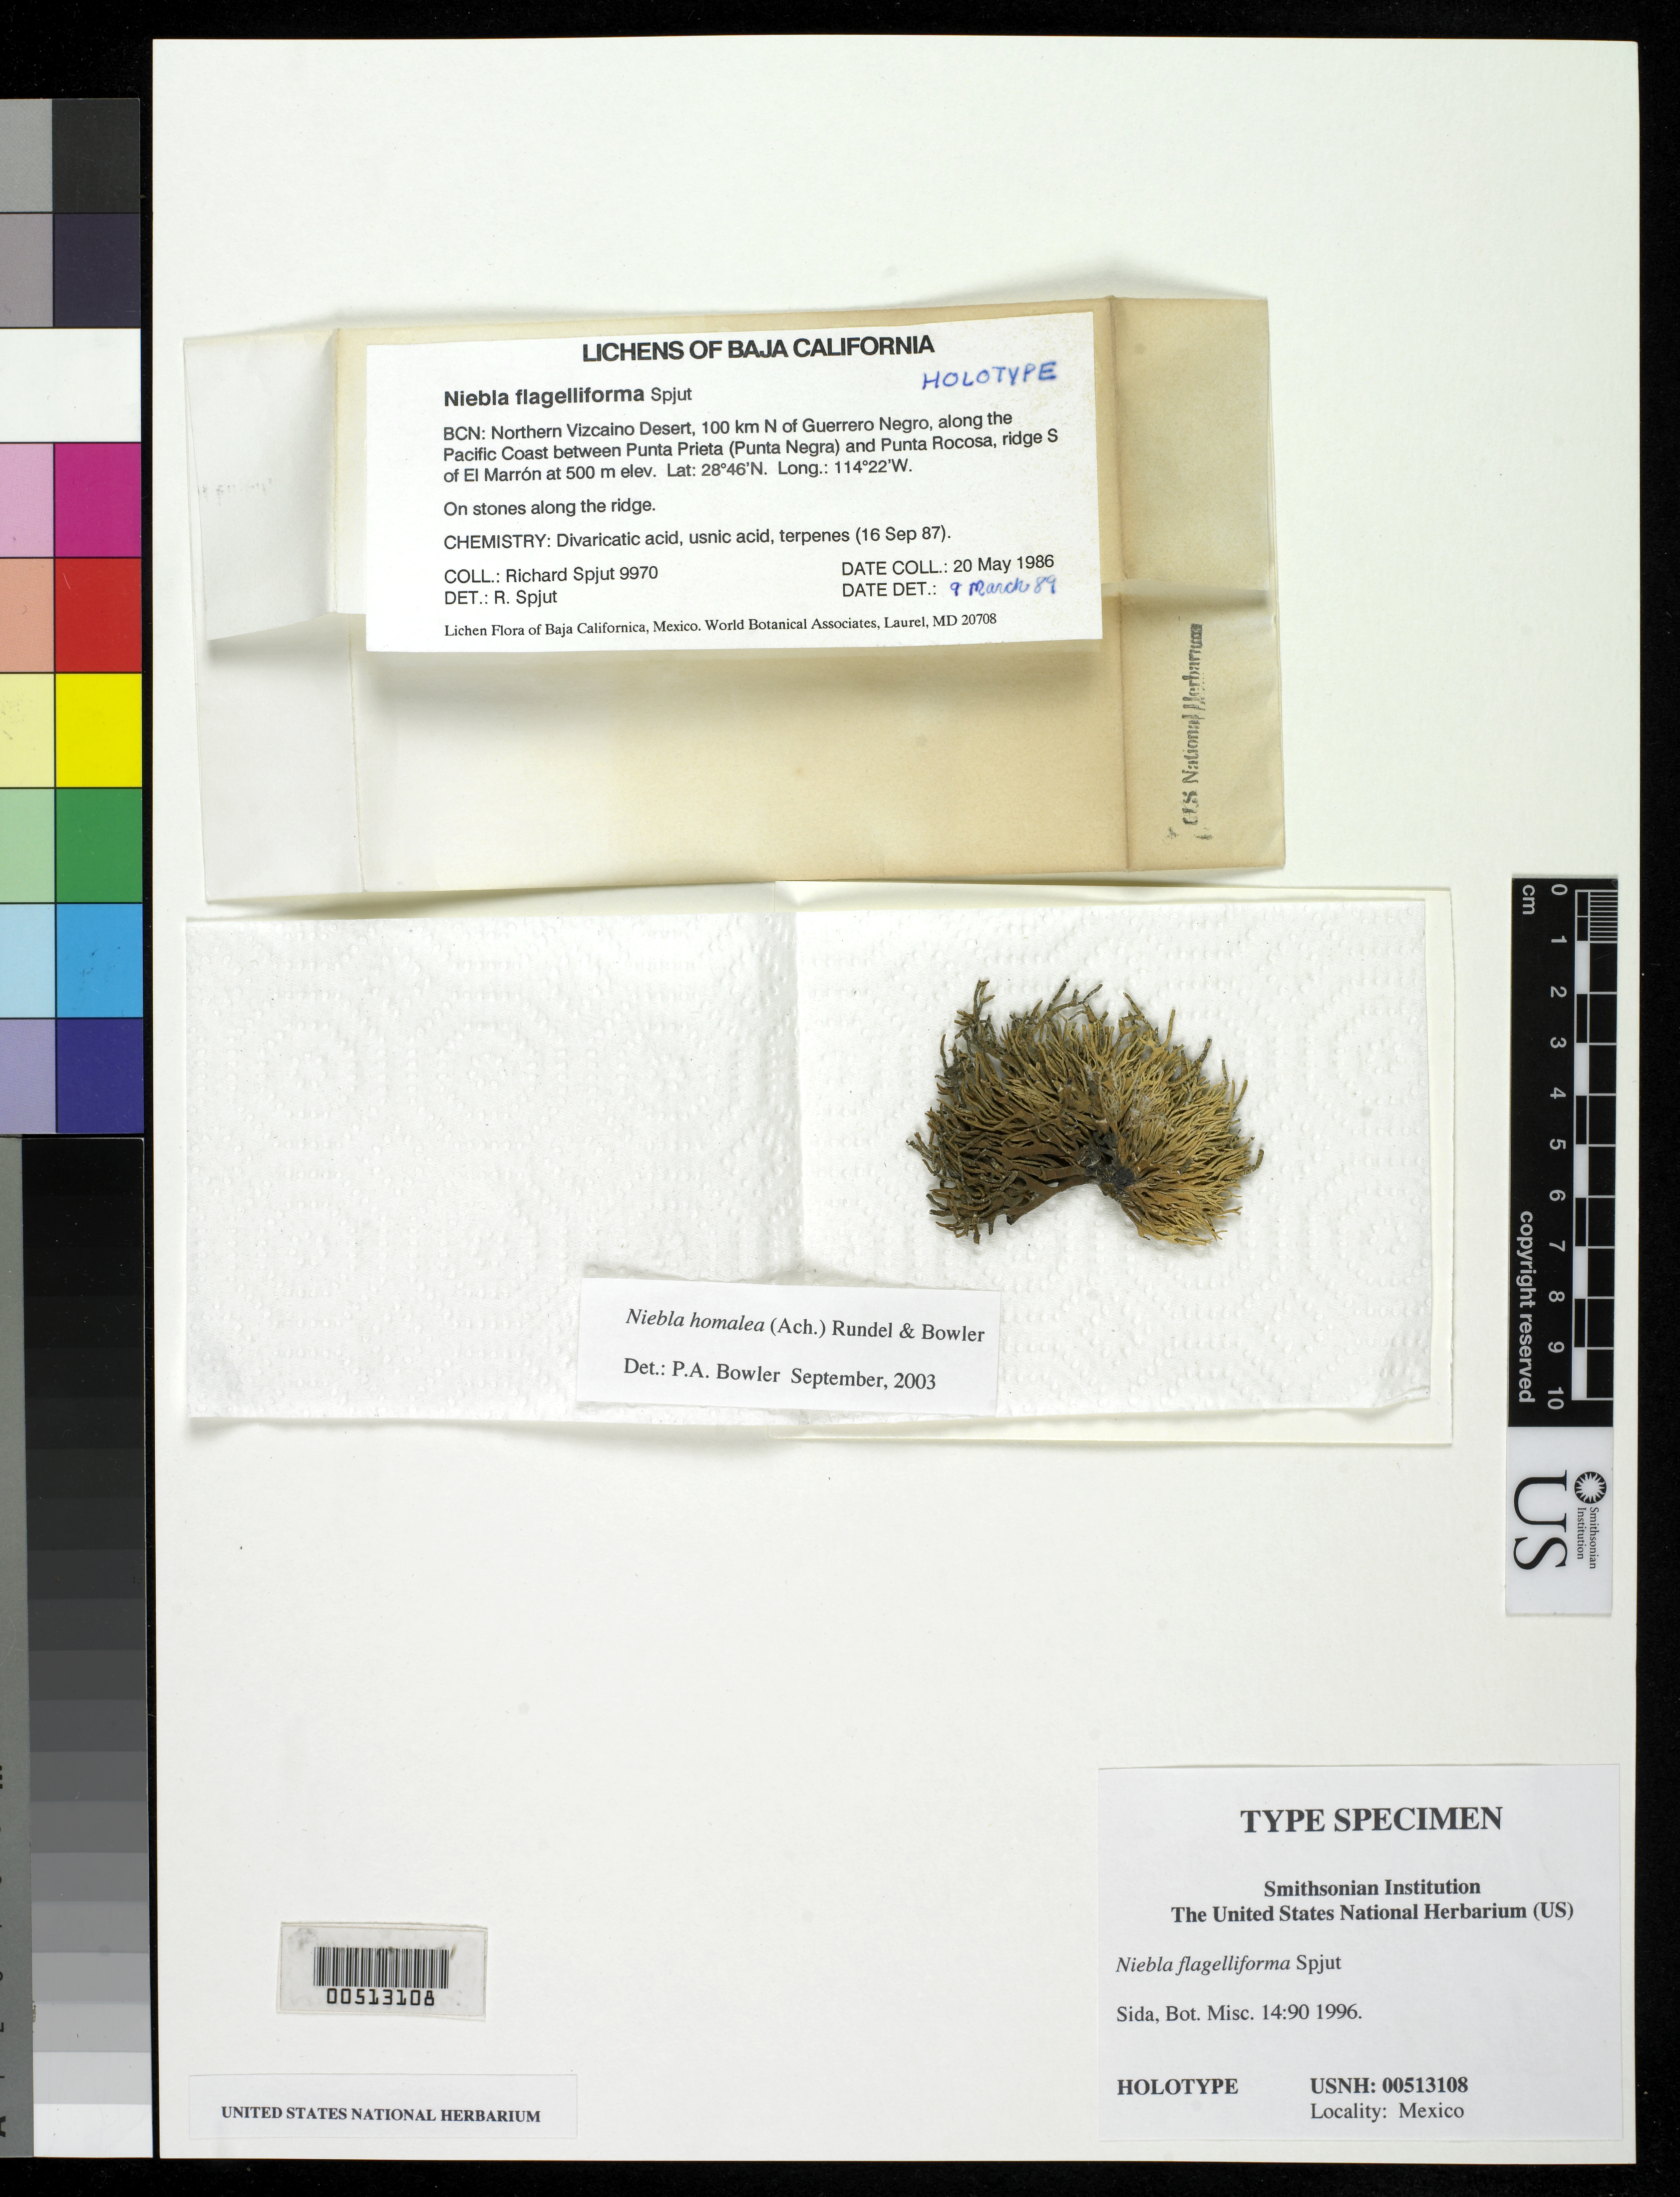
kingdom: Fungi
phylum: Ascomycota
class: Lecanoromycetes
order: Lecanorales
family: Ramalinaceae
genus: Niebla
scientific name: Niebla flagelliforma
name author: Spjut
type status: Holotype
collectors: R. Spjut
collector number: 9970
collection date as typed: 20 May 1986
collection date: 1986-05-20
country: Mexico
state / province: Baja California Norte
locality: Northern Vizcaino Desert, 100 km N of Guerrero Negro, between Punta Prieta (Punta Negra) & Punta Rocosa, ridge S of El Marron.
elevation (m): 500